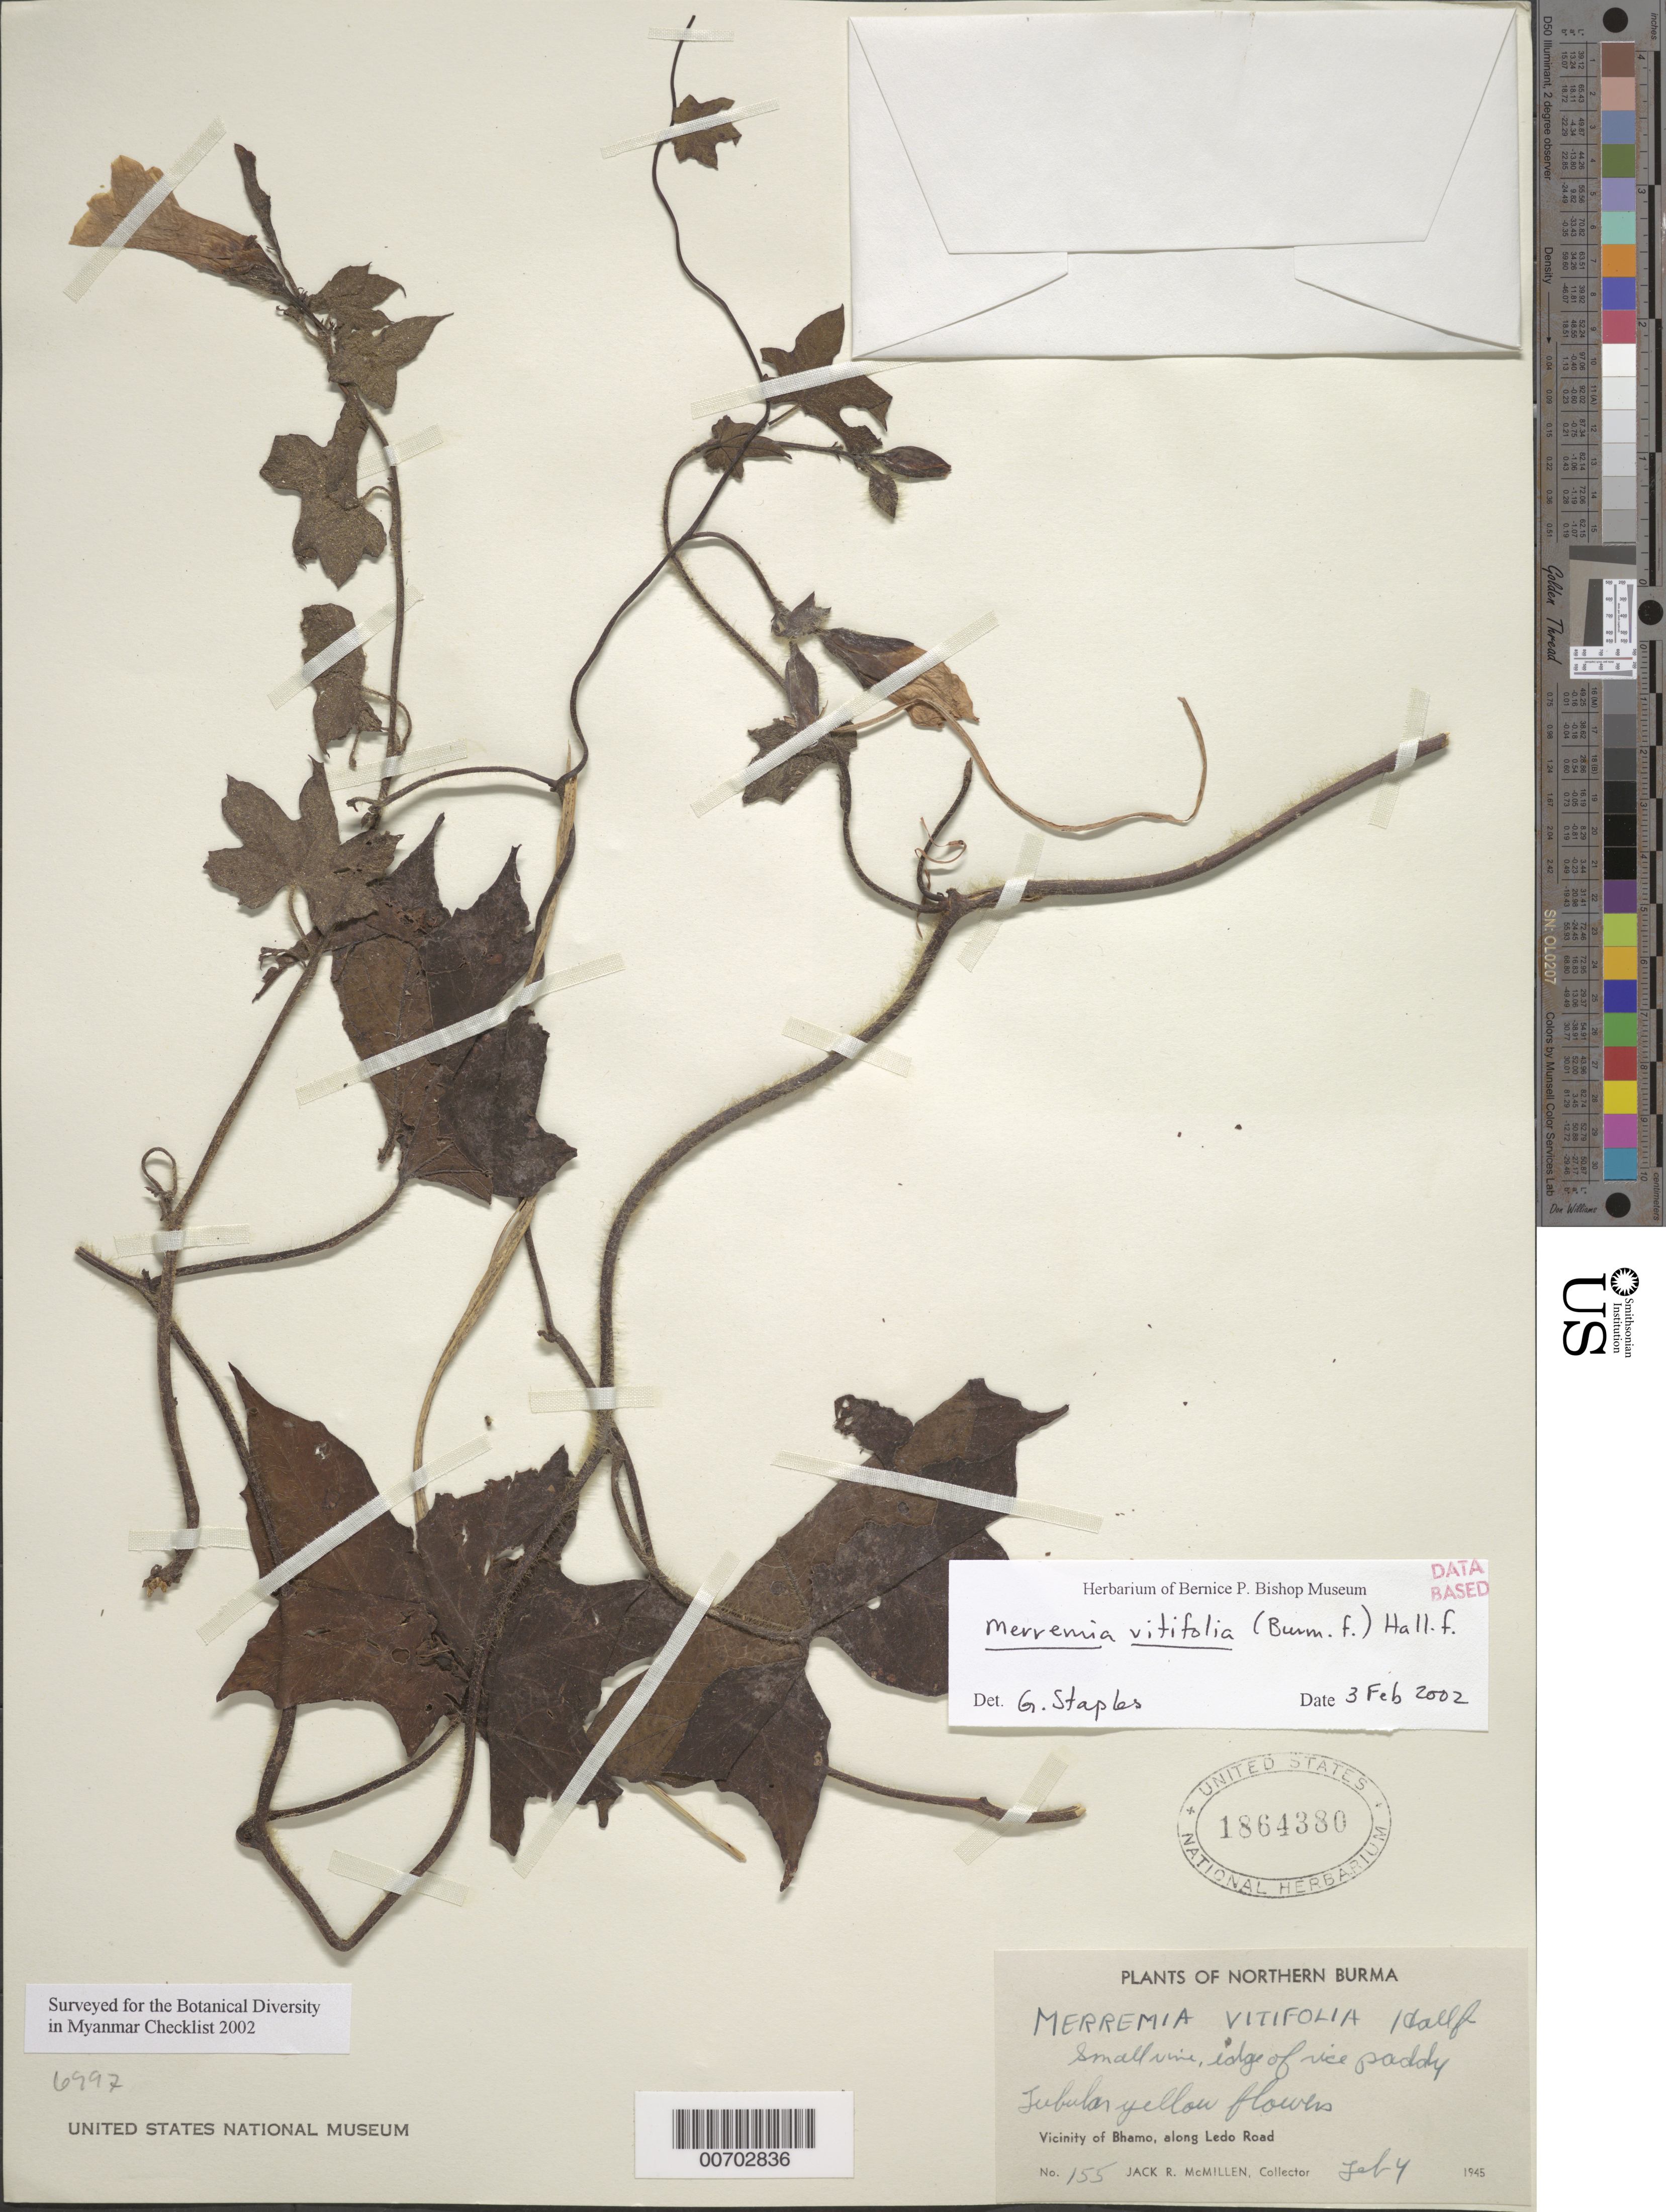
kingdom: Plantae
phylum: Tracheophyta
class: Magnoliopsida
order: Solanales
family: Convolvulaceae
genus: Distimake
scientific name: Distimake vitifolius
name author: (Burm. f.) Pisuttimarn & Petrongari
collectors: J. McMillen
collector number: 155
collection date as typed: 04 Feb 1945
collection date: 1945-02-04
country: Myanmar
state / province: Kachin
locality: Bhamo, along Ledo Road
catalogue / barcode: US 1864380